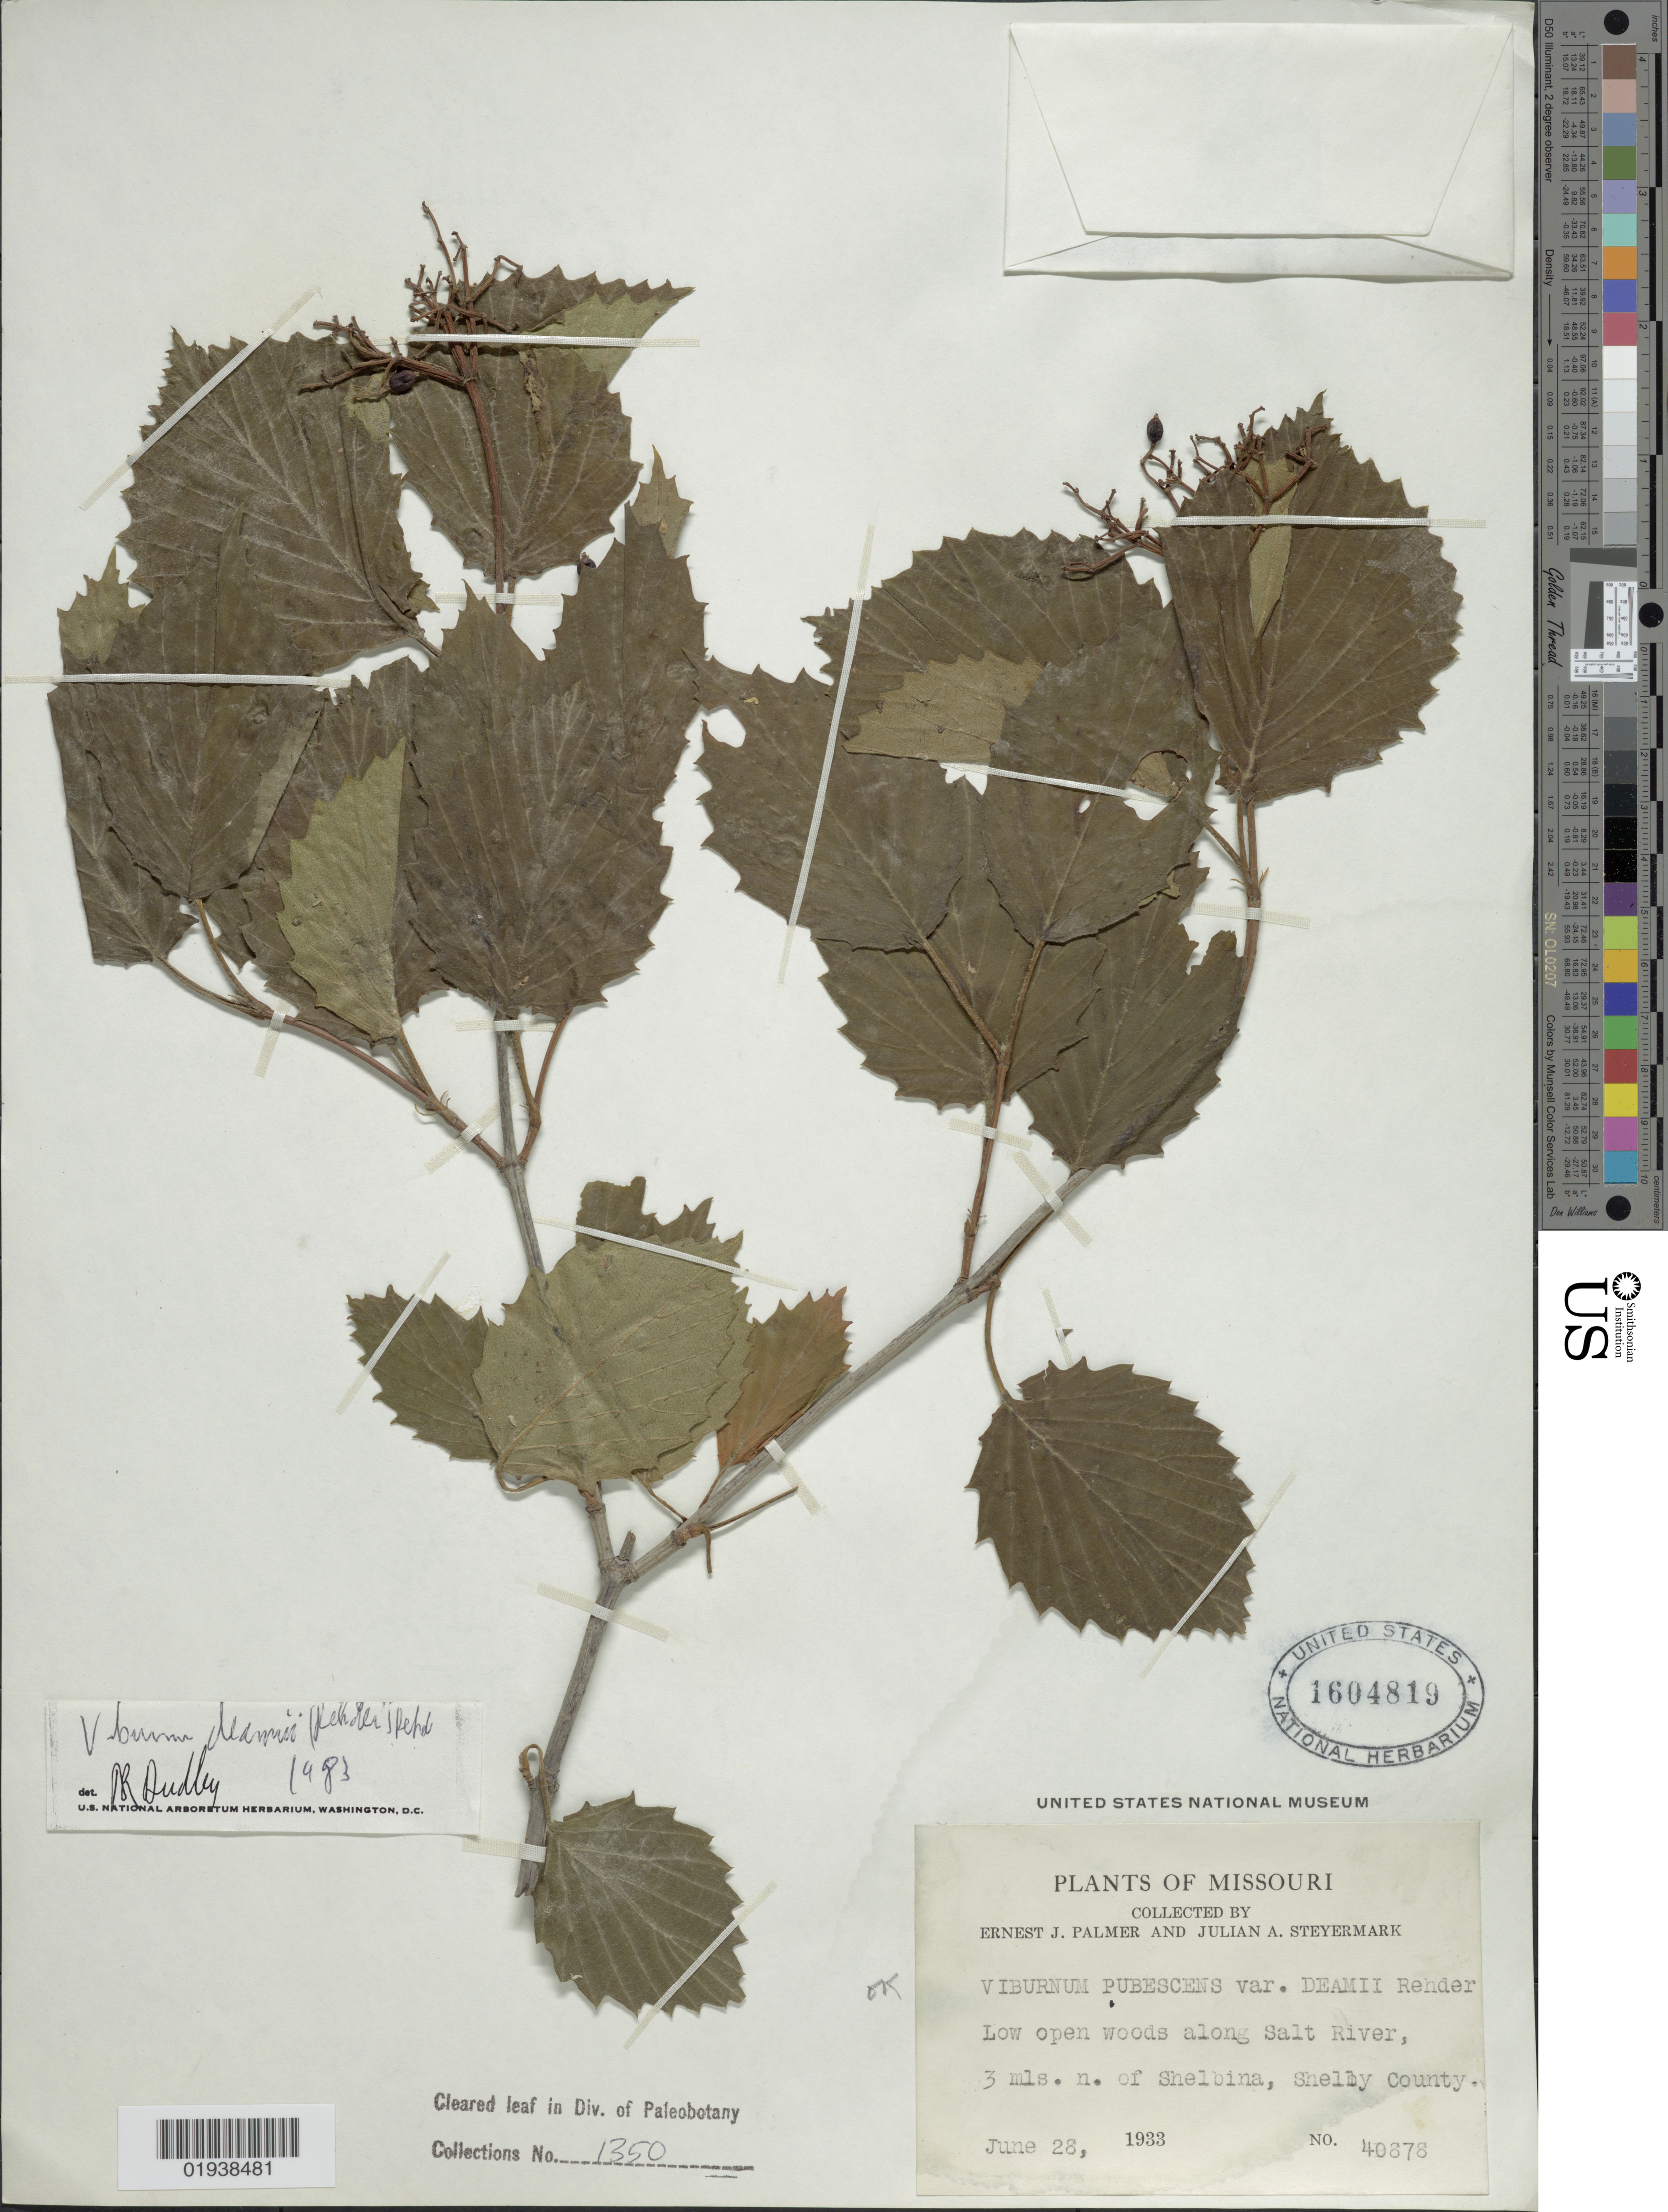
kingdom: Plantae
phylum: Tracheophyta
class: Magnoliopsida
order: Dipsacales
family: Viburnaceae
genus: Viburnum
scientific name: Viburnum deamii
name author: Bush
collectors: E. J. Palmer & J. Steyermark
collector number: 40878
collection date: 1933-06-28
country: United States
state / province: Missouri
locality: Low open woods along Salt River, 3 mls. n. of Shelbina, Shelly County.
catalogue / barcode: US 1604819